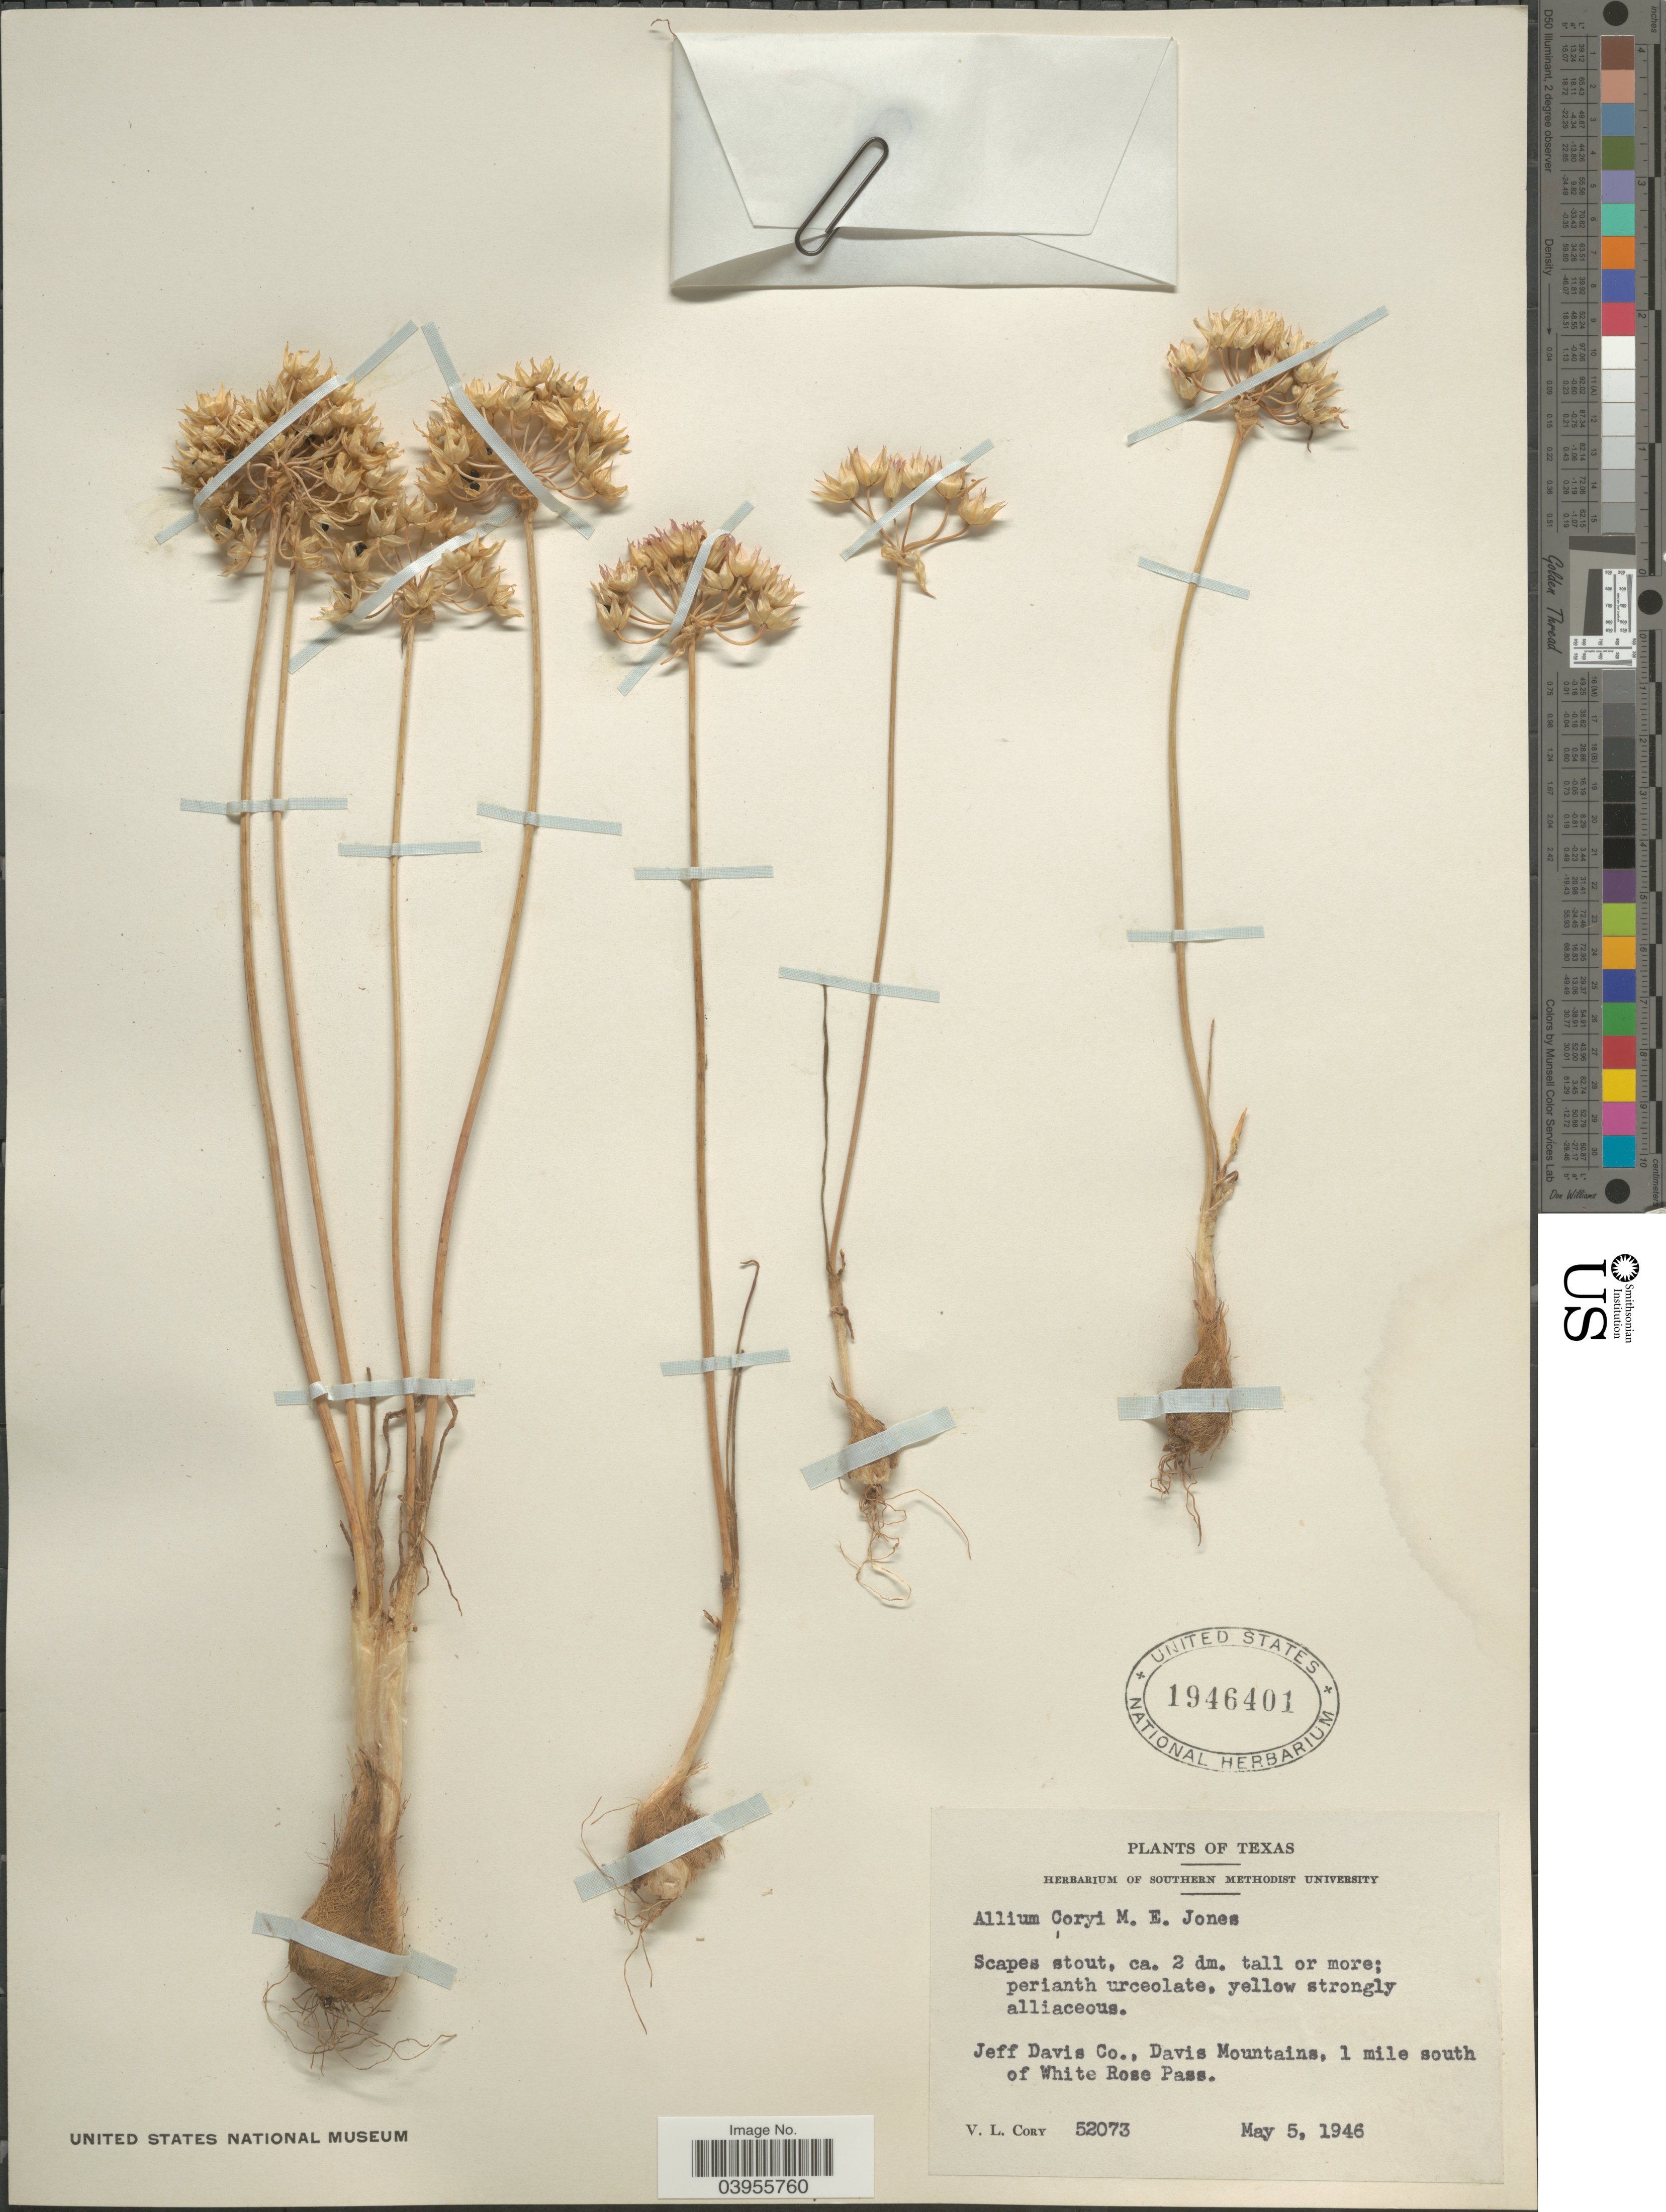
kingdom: Plantae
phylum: Tracheophyta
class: Liliopsida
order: Asparagales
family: Amaryllidaceae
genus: Allium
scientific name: Allium coryi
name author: M.E. Jones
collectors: V. Cory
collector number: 52073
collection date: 1946-05-05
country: United States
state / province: Texas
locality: Jeff Davis Co., Davis Mountains, 1 mile south of White Rose Pass.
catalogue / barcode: US 1946401